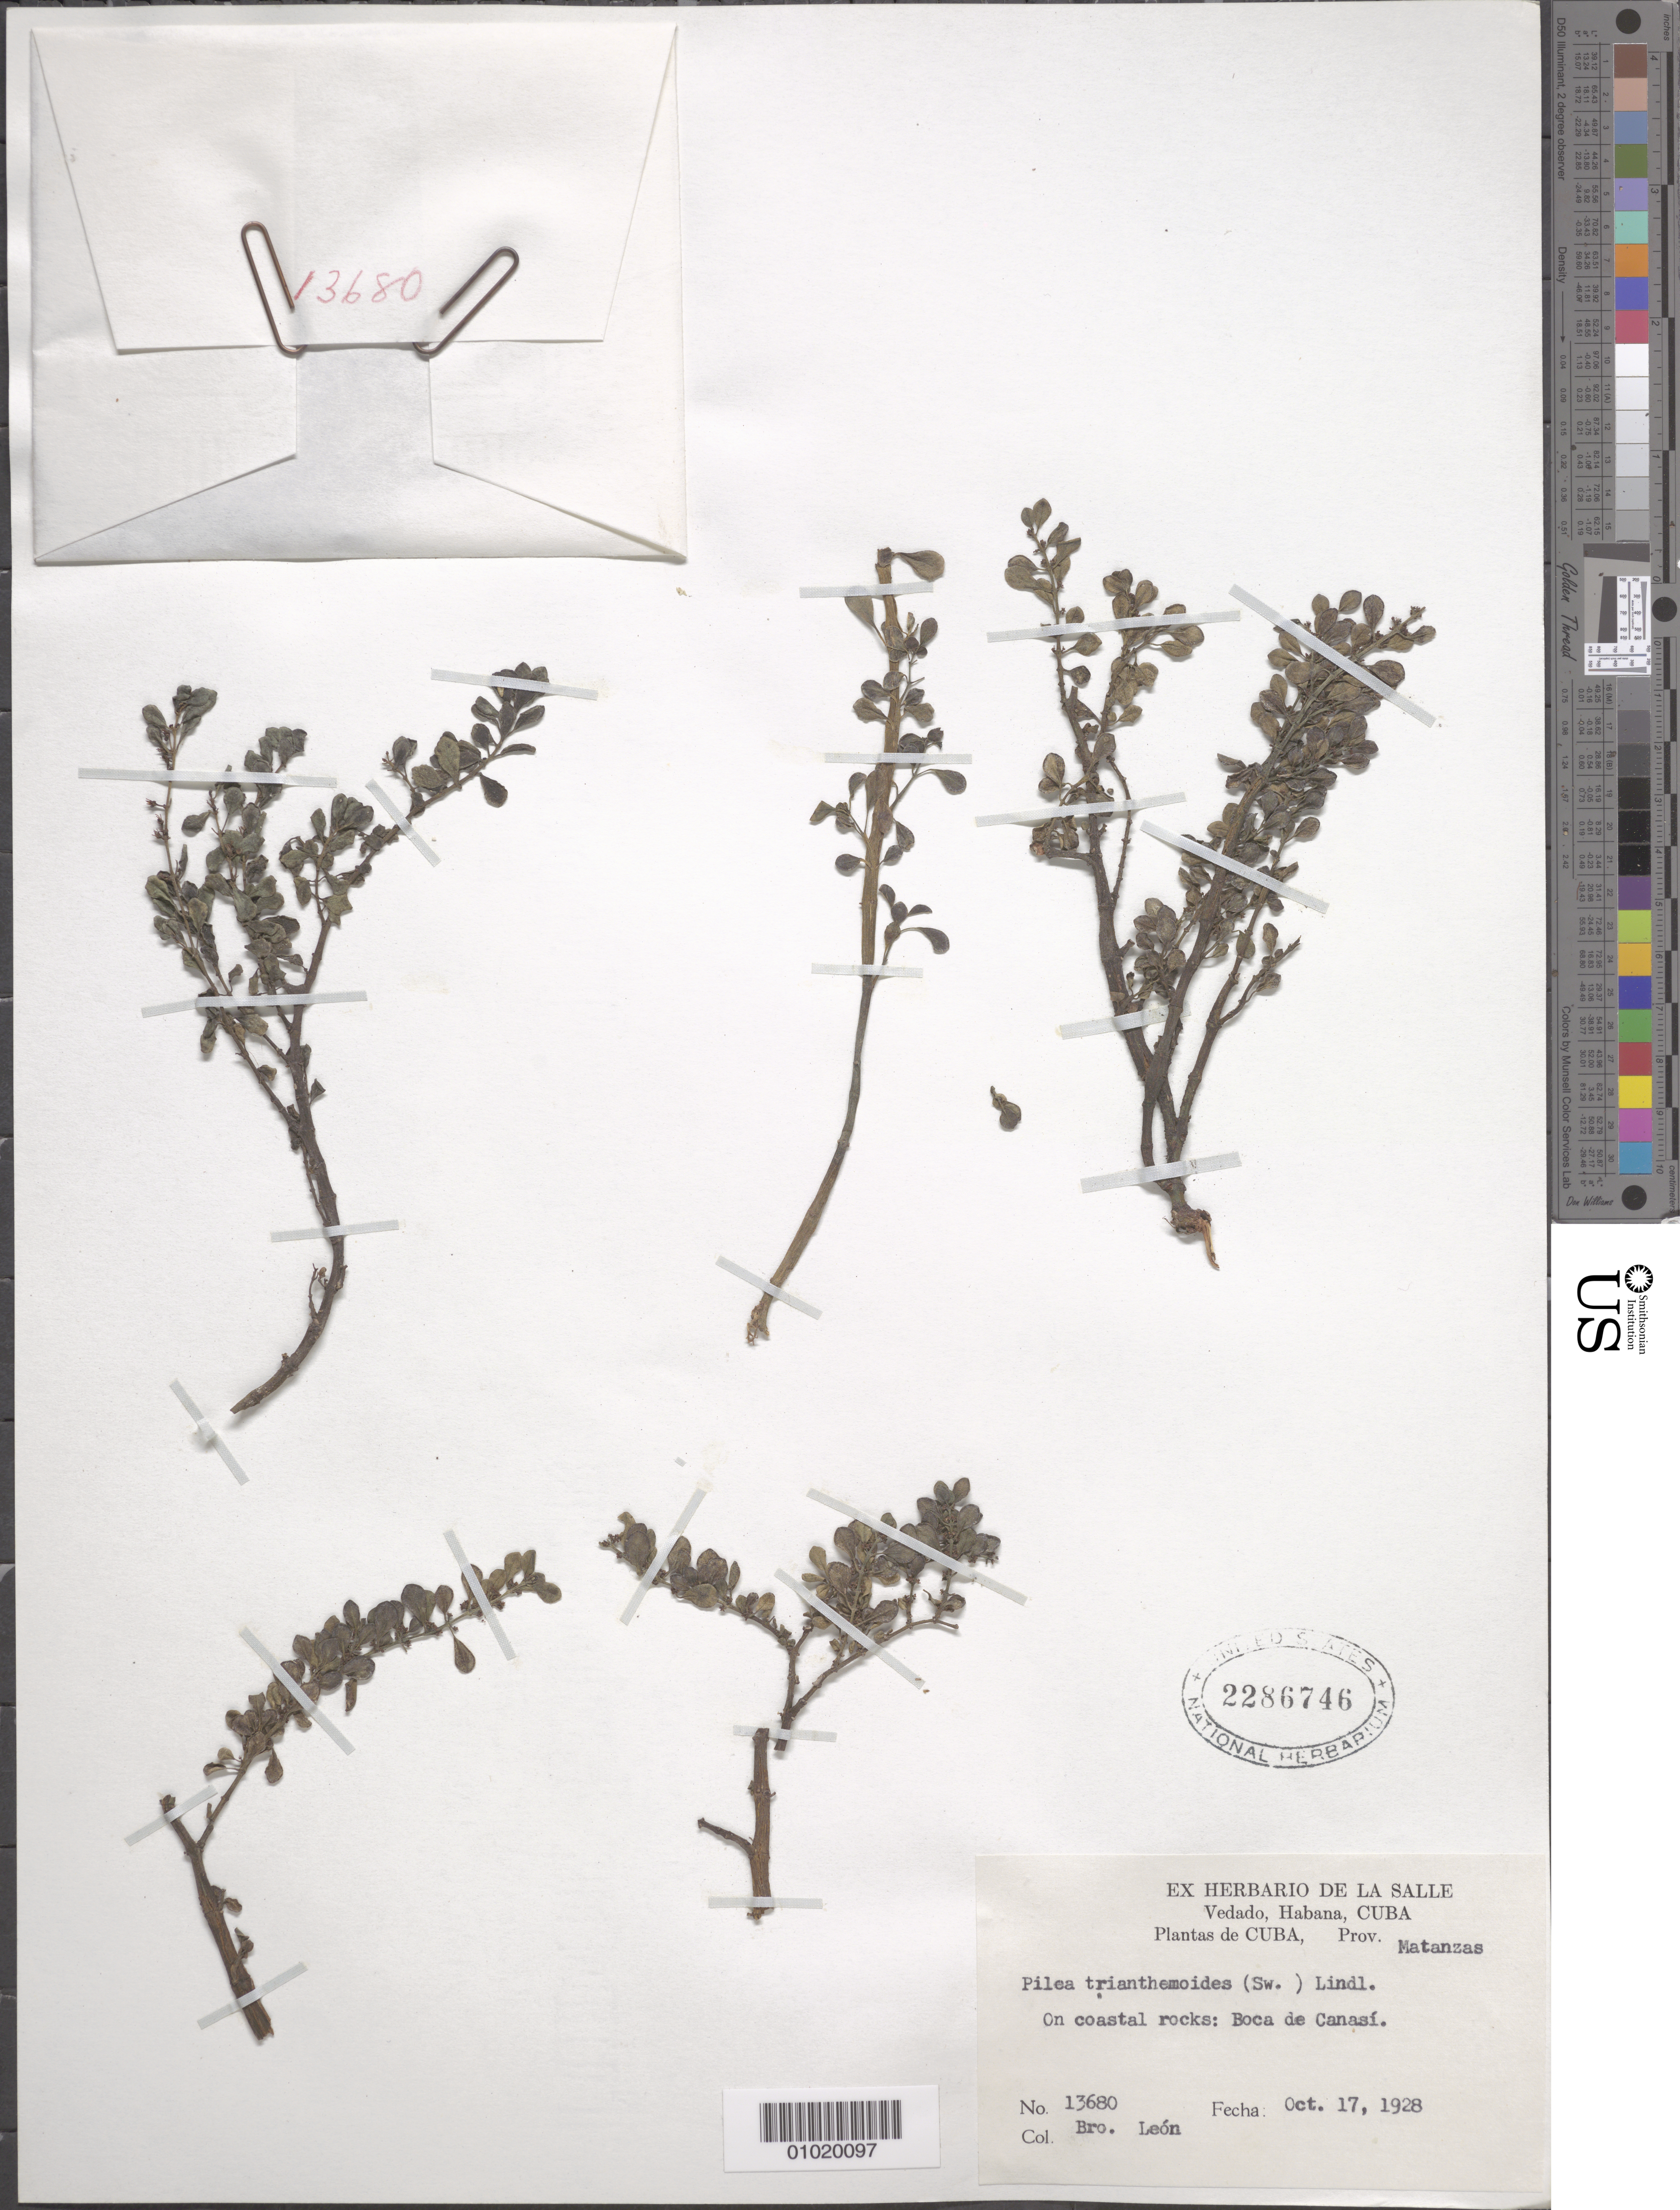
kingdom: Plantae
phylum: Tracheophyta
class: Magnoliopsida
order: Rosales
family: Urticaceae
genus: Pilea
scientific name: Pilea trianthemoides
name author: (Sw.) Lindl.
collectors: Bro. León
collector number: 13680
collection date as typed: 17 Oct 1928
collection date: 1928-10-17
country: Cuba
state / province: Matanzas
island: Cuba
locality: Boca de Canasi on coastal rocks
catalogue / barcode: US 2286746